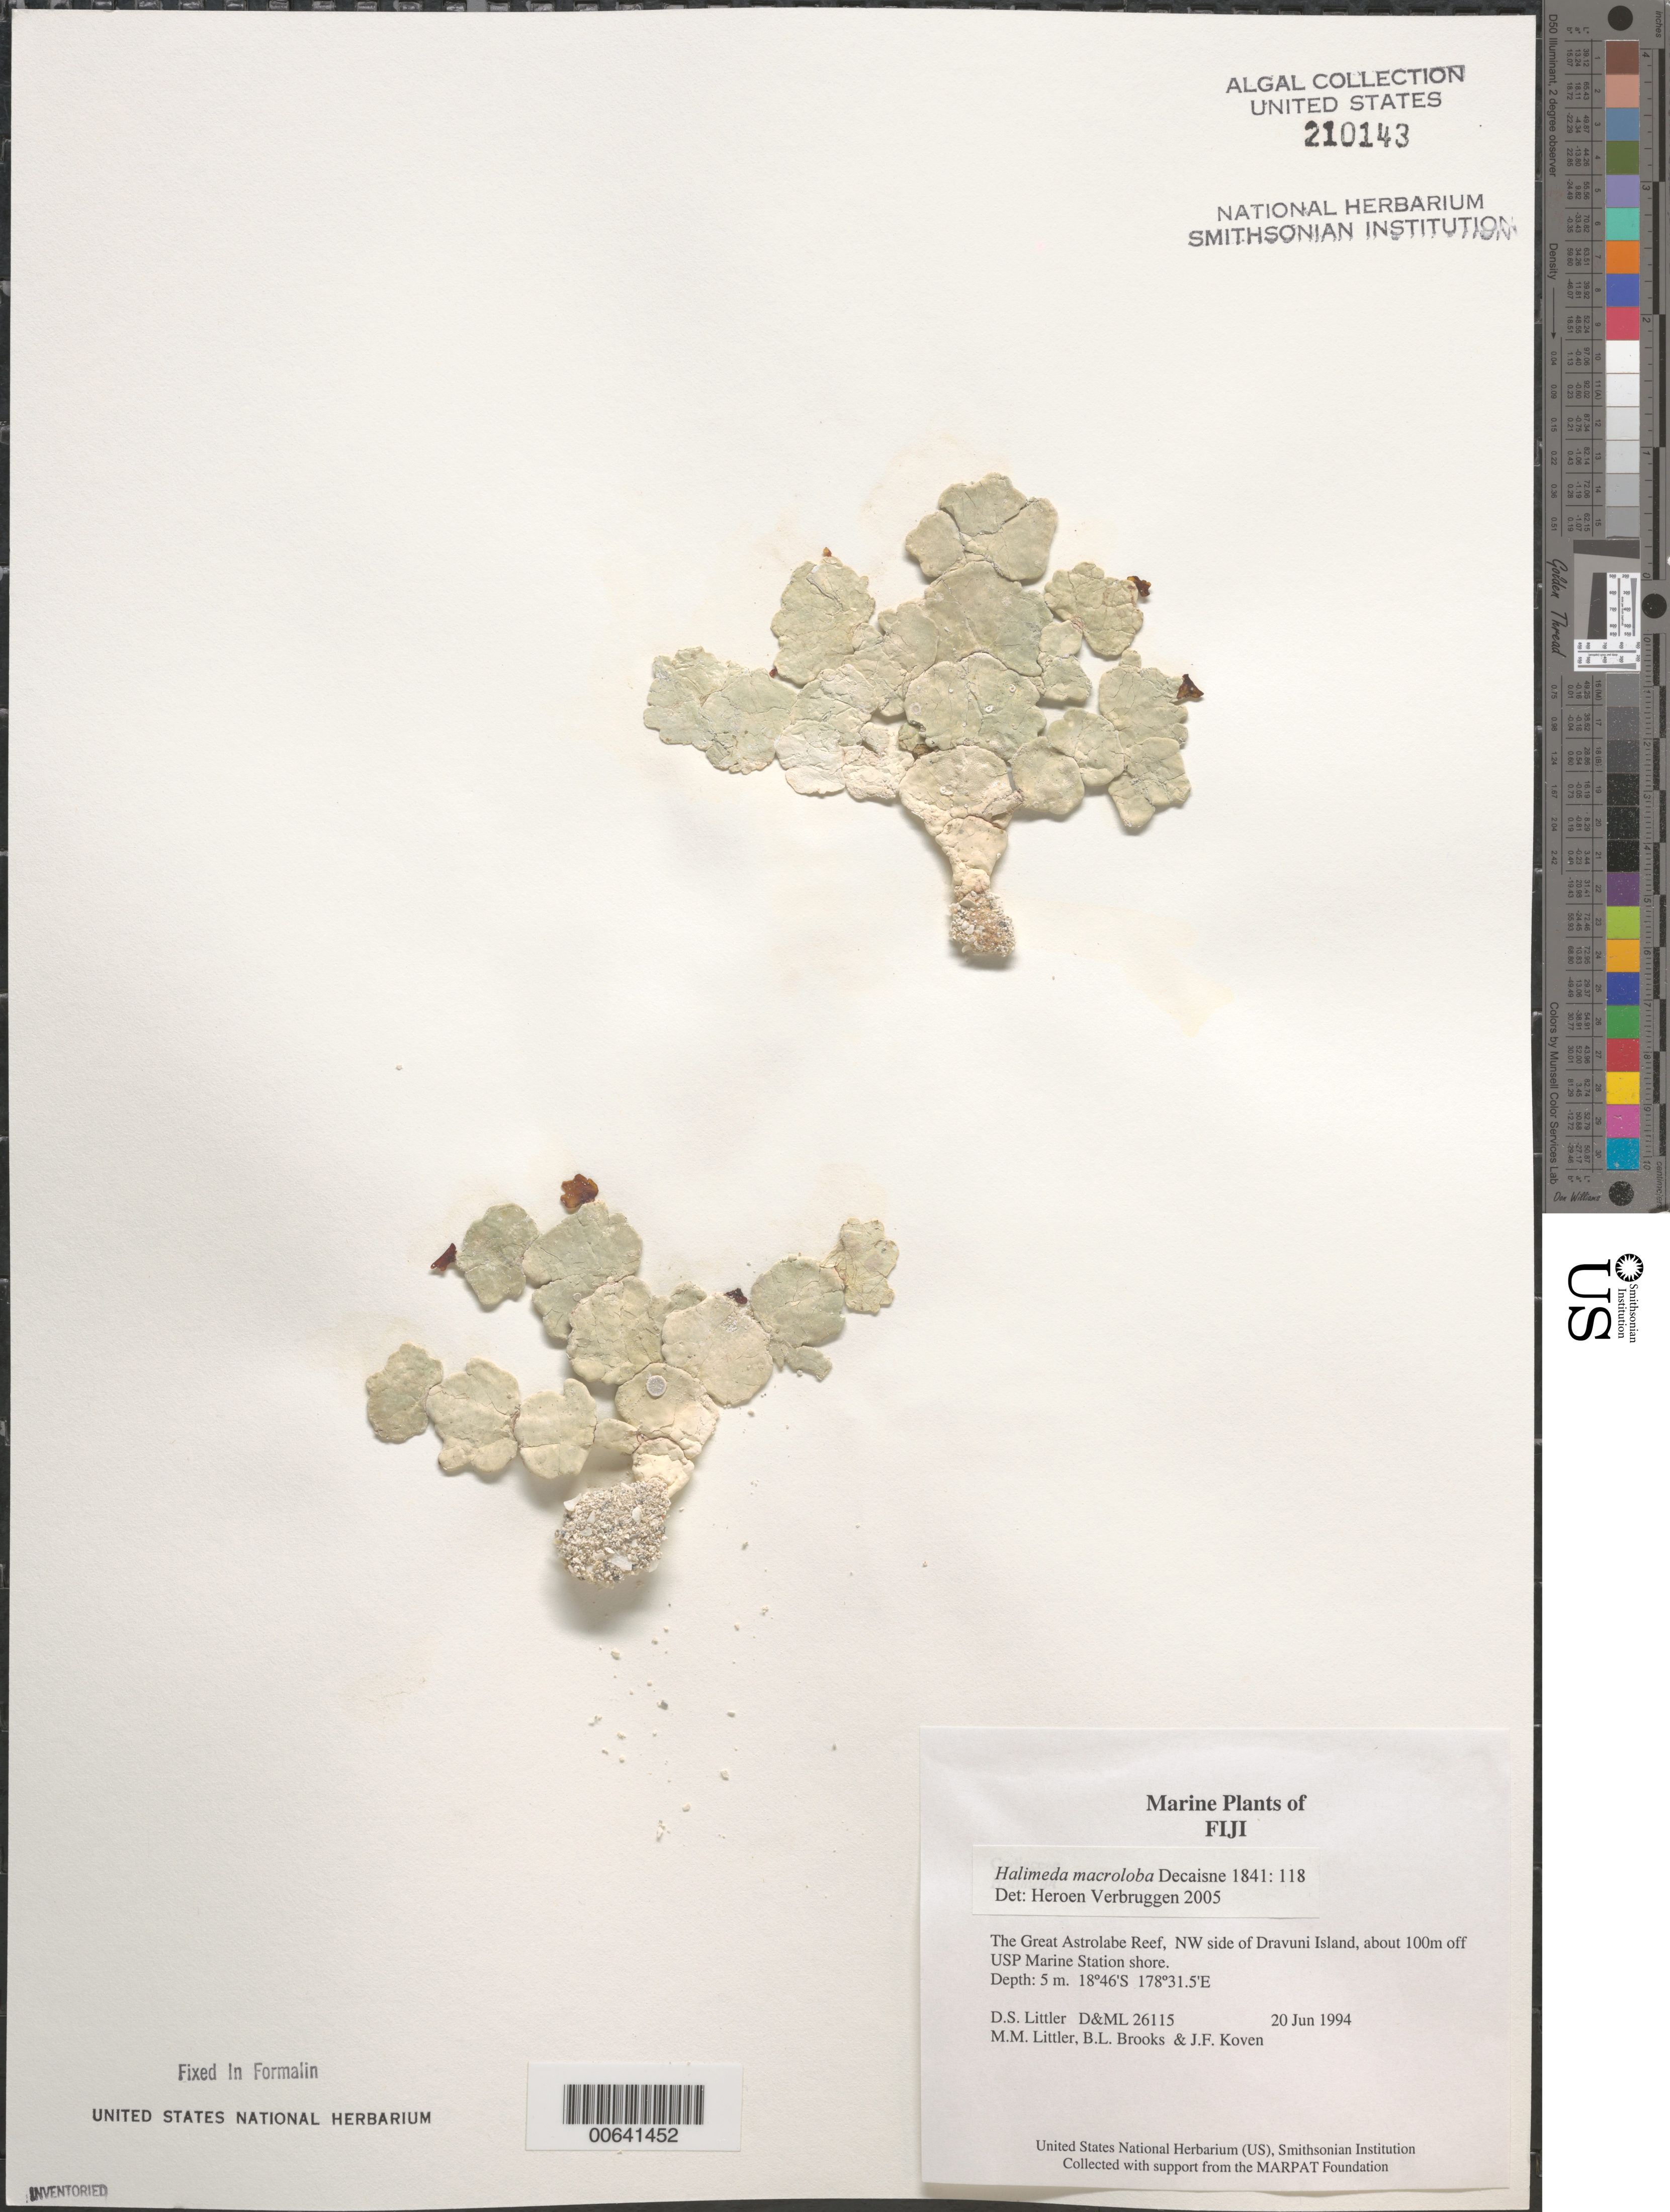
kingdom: Plantae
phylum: Chlorophyta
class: Ulvophyceae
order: Bryopsidales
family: Halimedaceae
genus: Halimeda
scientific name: Halimeda macroloba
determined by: Verbruggen, H.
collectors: D. S. Littler, M. M. Littler, B. Brooks & J. Koven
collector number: D&ML 26115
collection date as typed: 20 Jun 1994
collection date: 1994-06-20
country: Fiji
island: Dravuni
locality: Great Astrolabe Reef, ca. 100 meters off USP Marine Station shore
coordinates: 18 46'S, 178 31.5'E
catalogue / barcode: US 210143